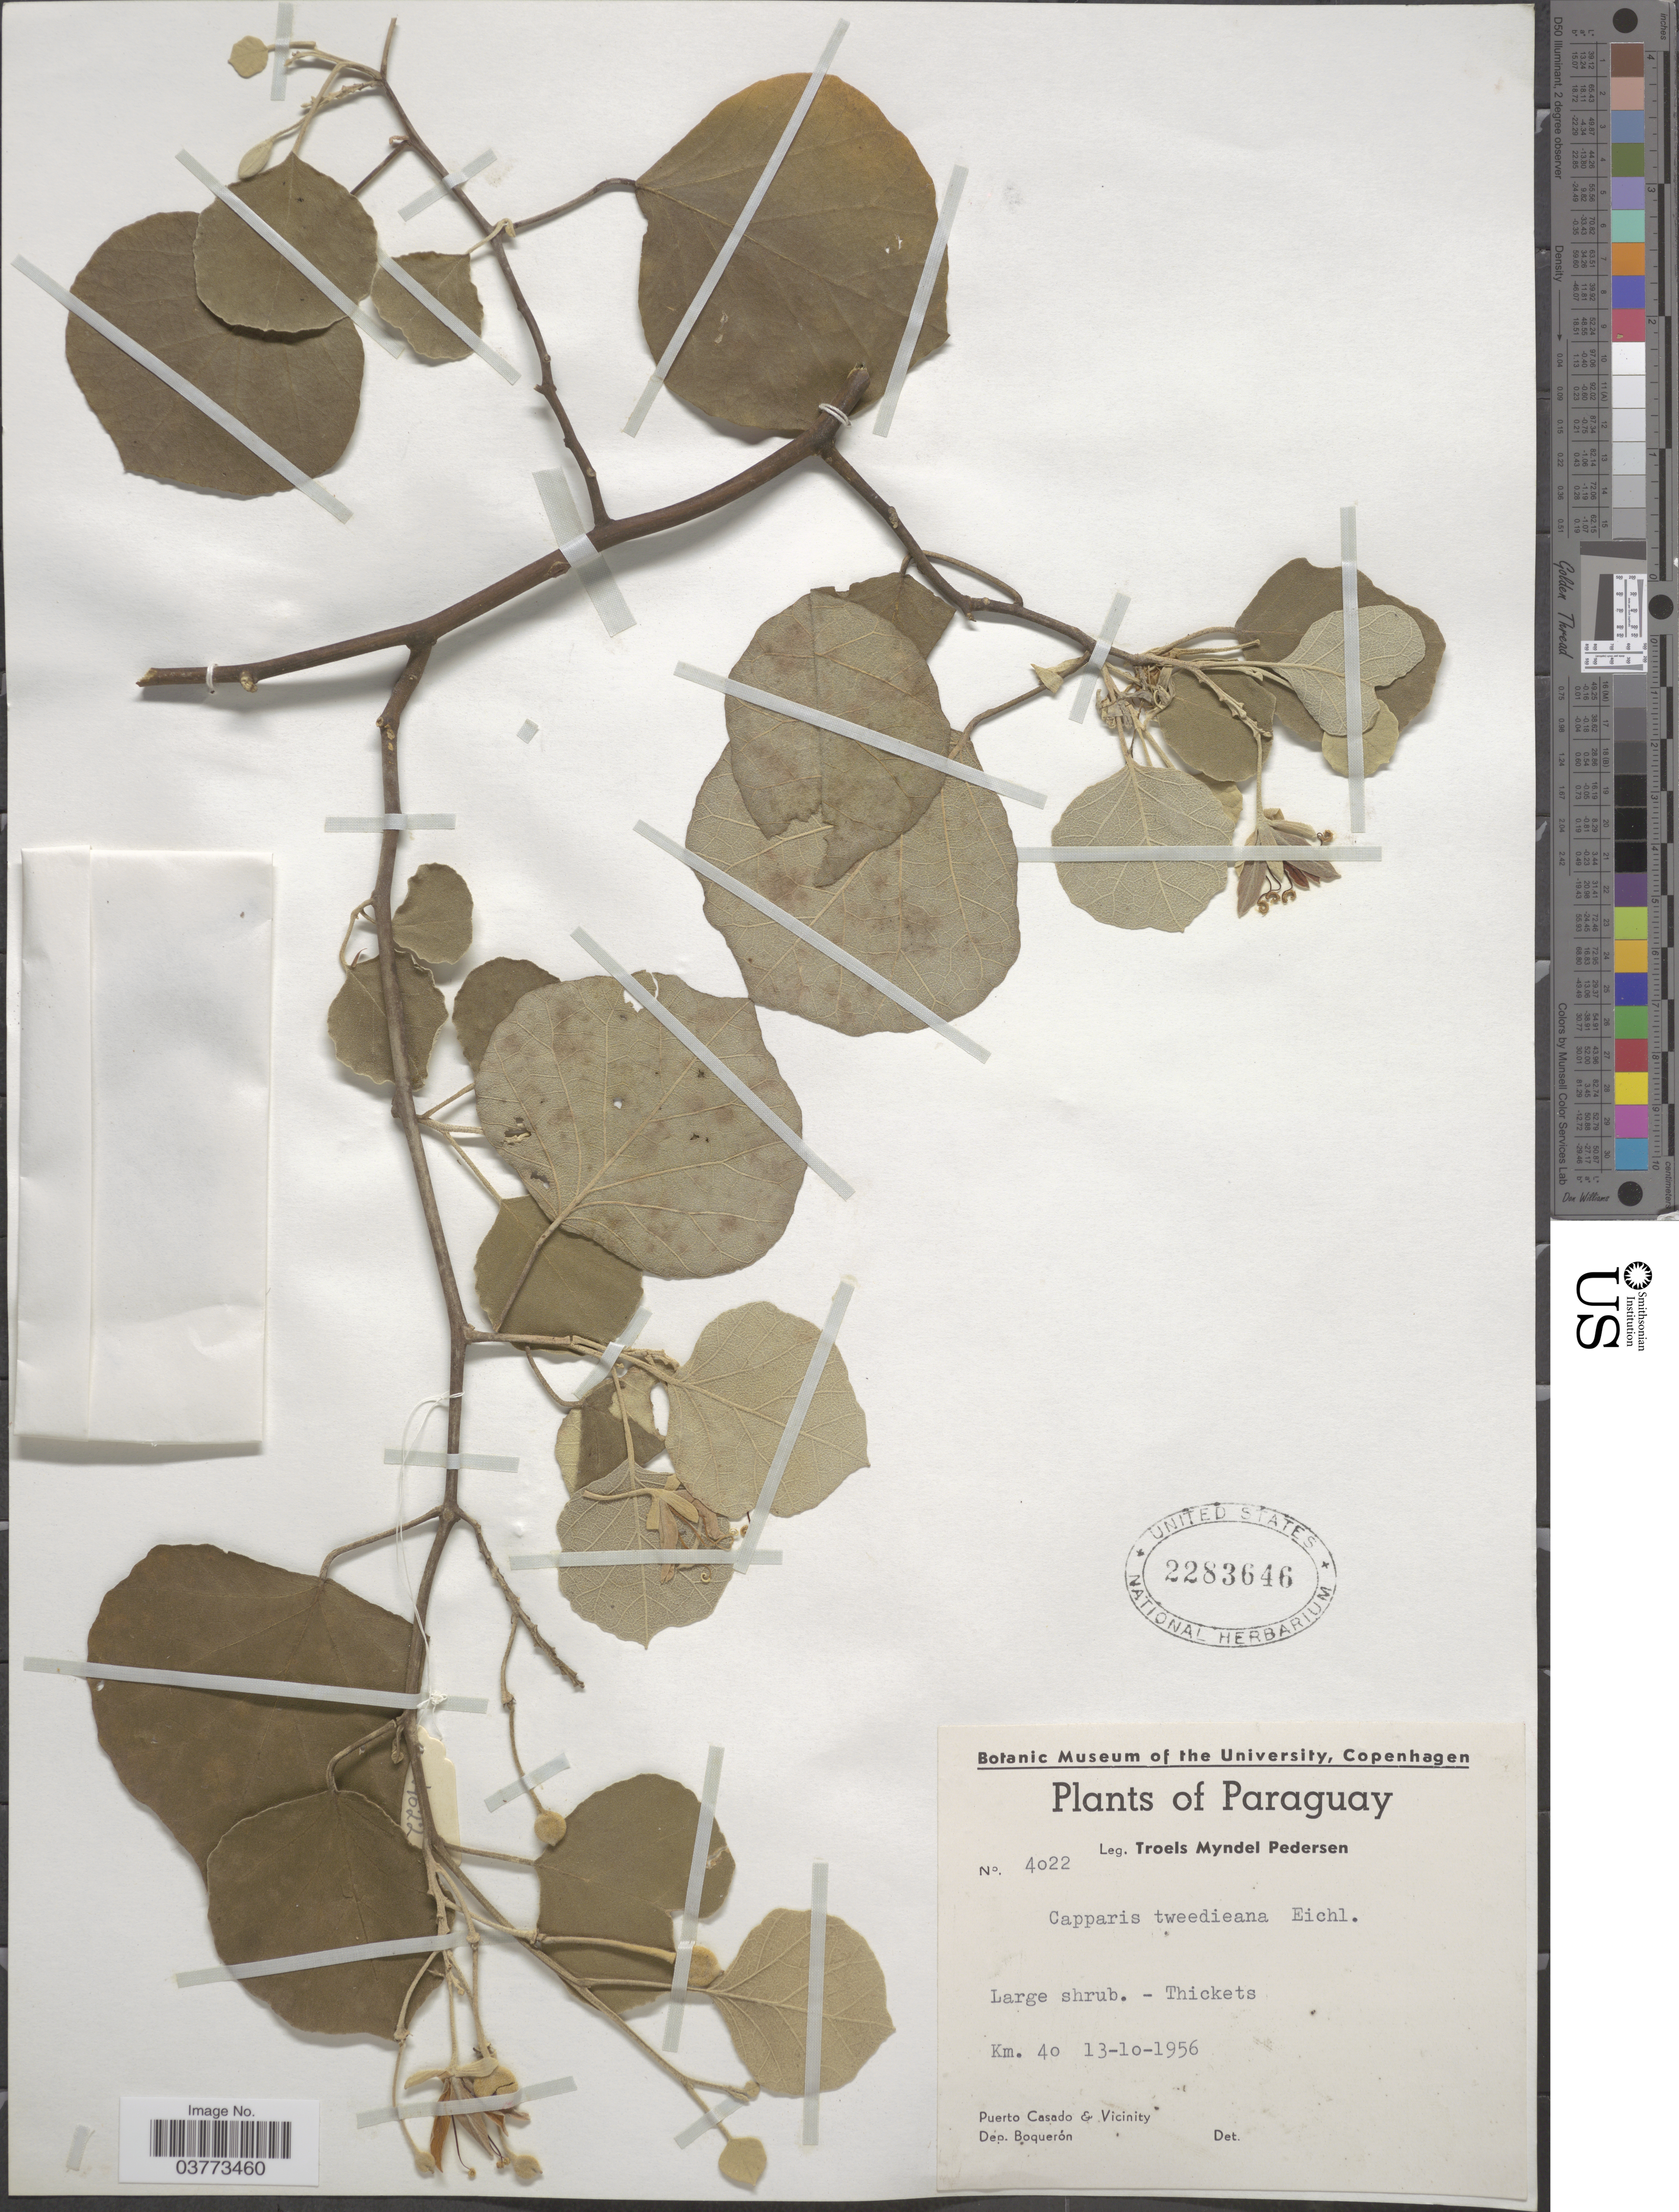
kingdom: Plantae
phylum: Tracheophyta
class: Magnoliopsida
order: Brassicales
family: Capparaceae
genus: Capparicordis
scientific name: Capparicordis tweediana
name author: (Eichler) Iltis & Cornejo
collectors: T. Pederson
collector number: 4022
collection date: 1956-10-13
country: Paraguay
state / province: Boqueron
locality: Km. 40. Puerto Casado & Vicinity. Dep. Boquerón.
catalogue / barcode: US 2283646